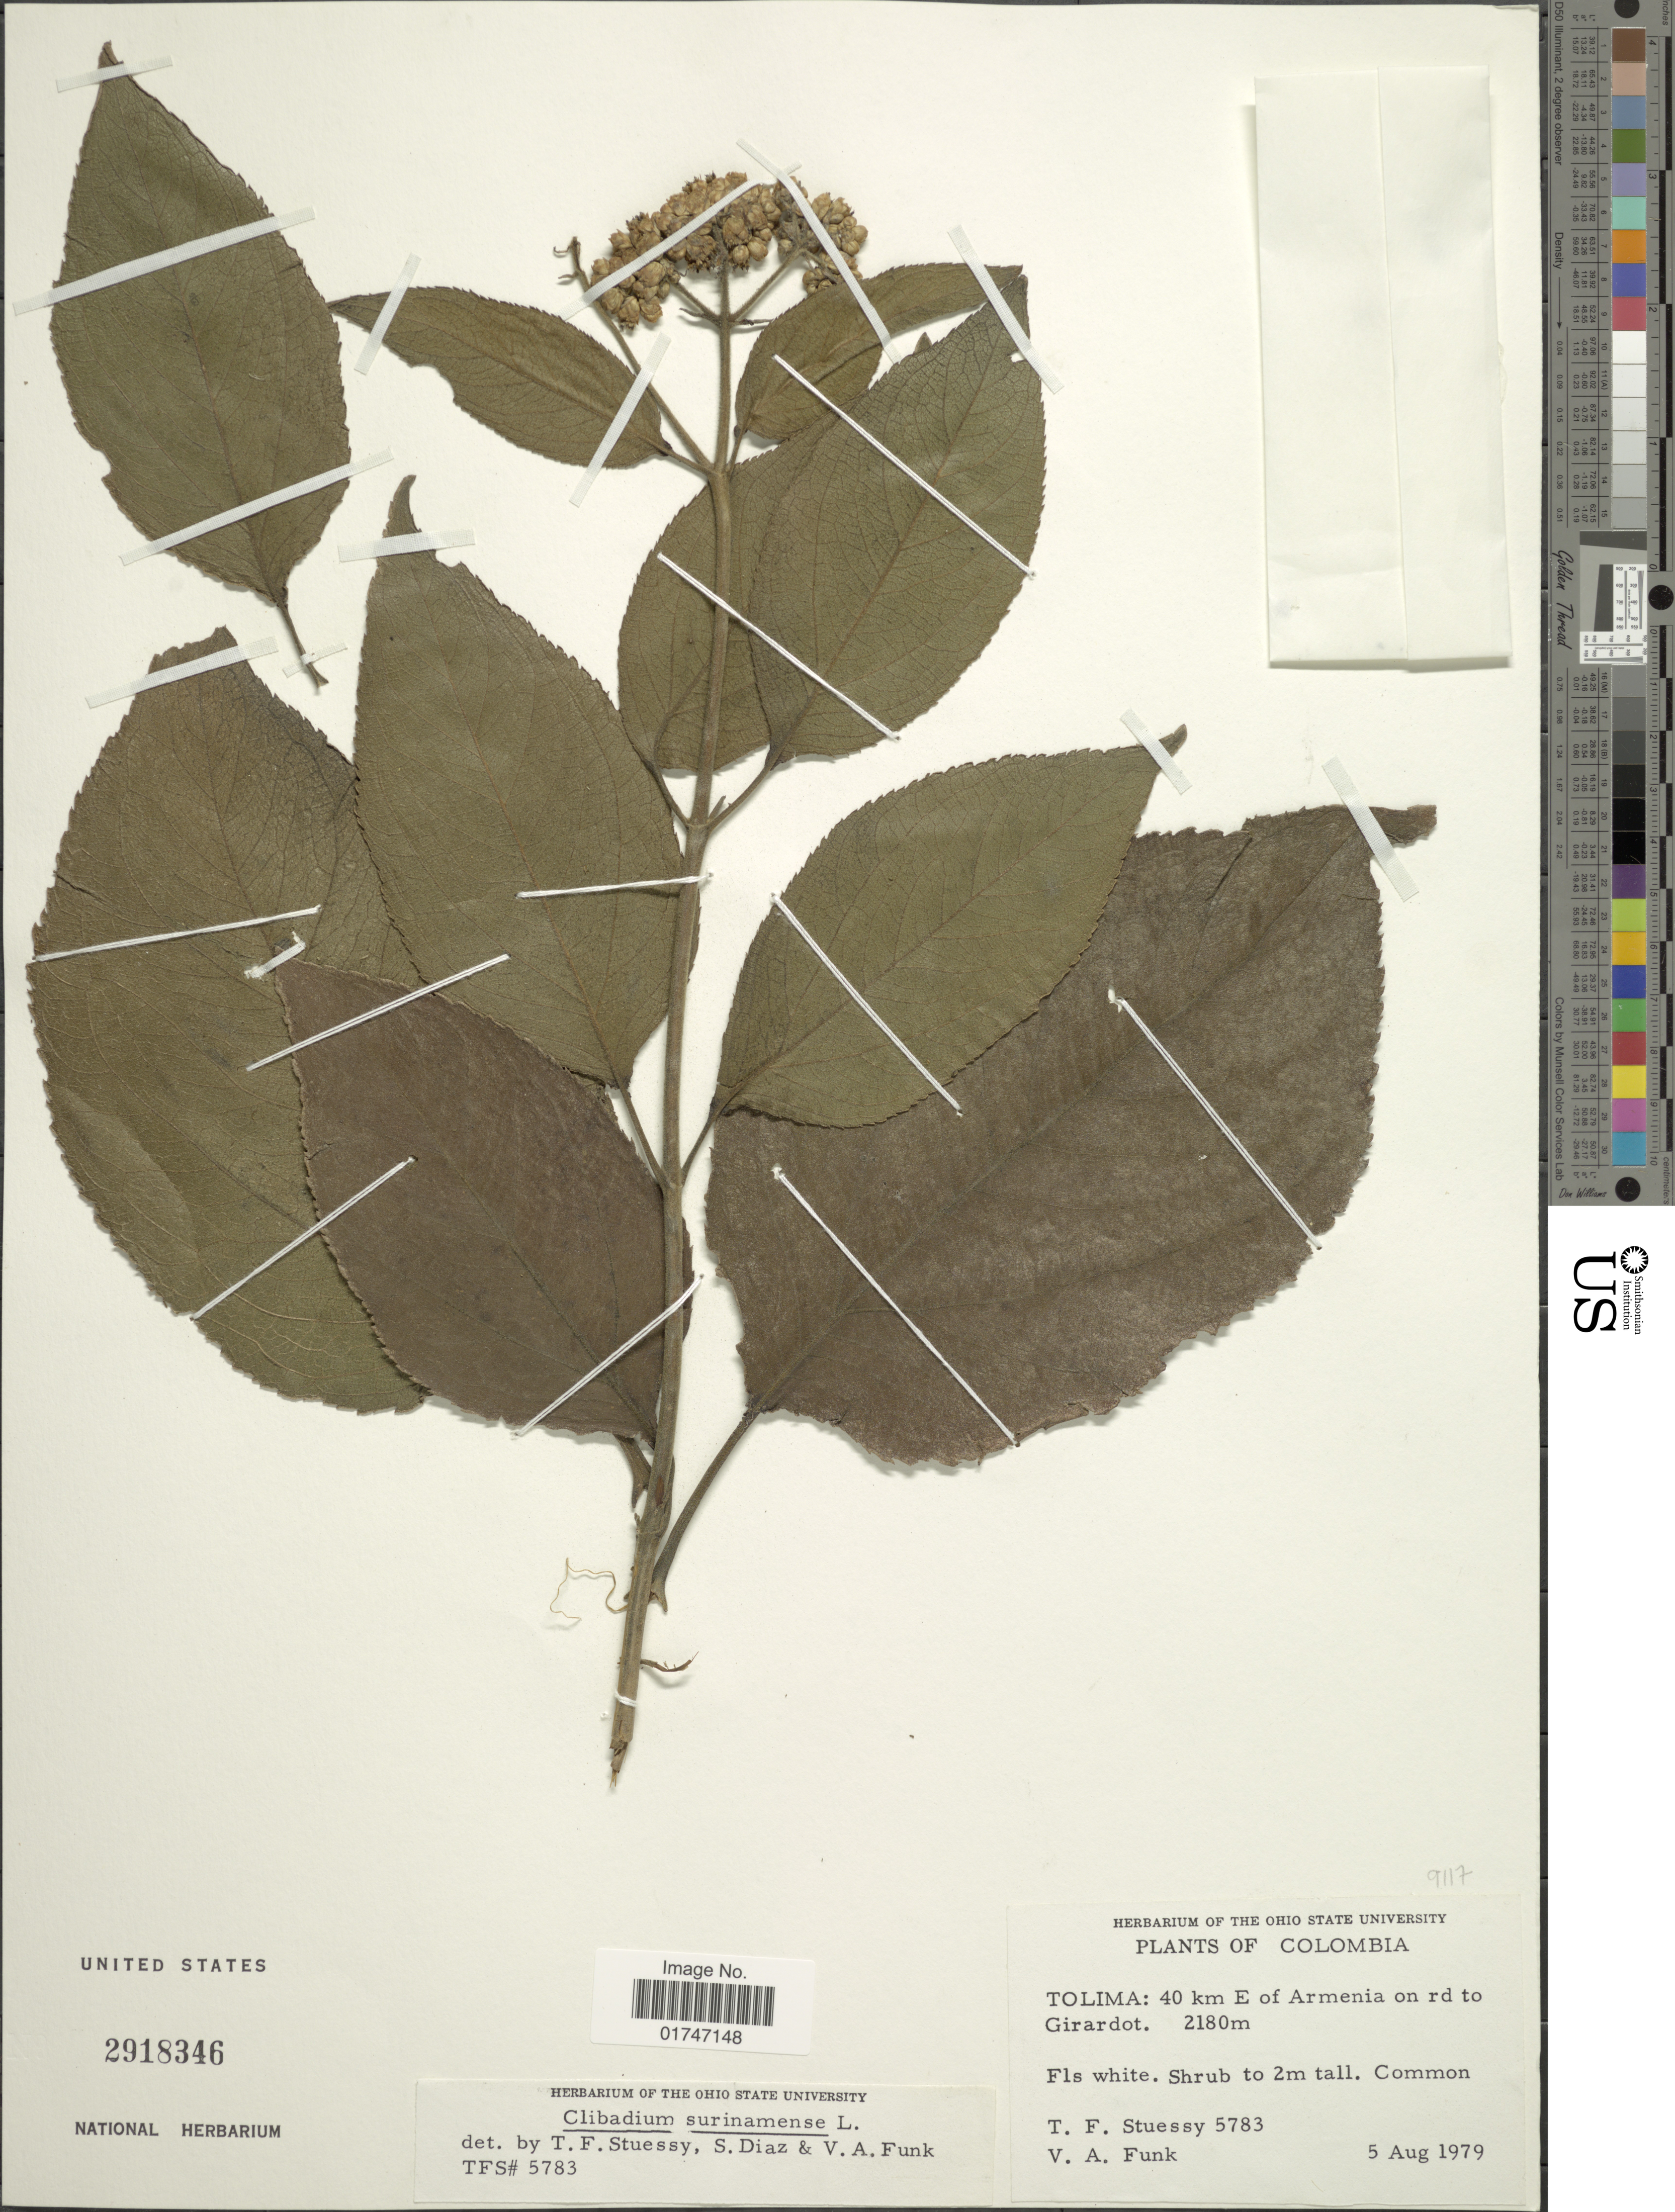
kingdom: Plantae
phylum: Tracheophyta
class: Magnoliopsida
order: Asterales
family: Asteraceae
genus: Clibadium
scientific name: Clibadium surinamense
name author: L.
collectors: T. Stuessy & V. Funk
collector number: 5783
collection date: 1979-08-05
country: Colombia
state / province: Tolima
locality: Tolima: 40 km E of Armenia on rd to Girardot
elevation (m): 2180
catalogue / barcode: US 2918346